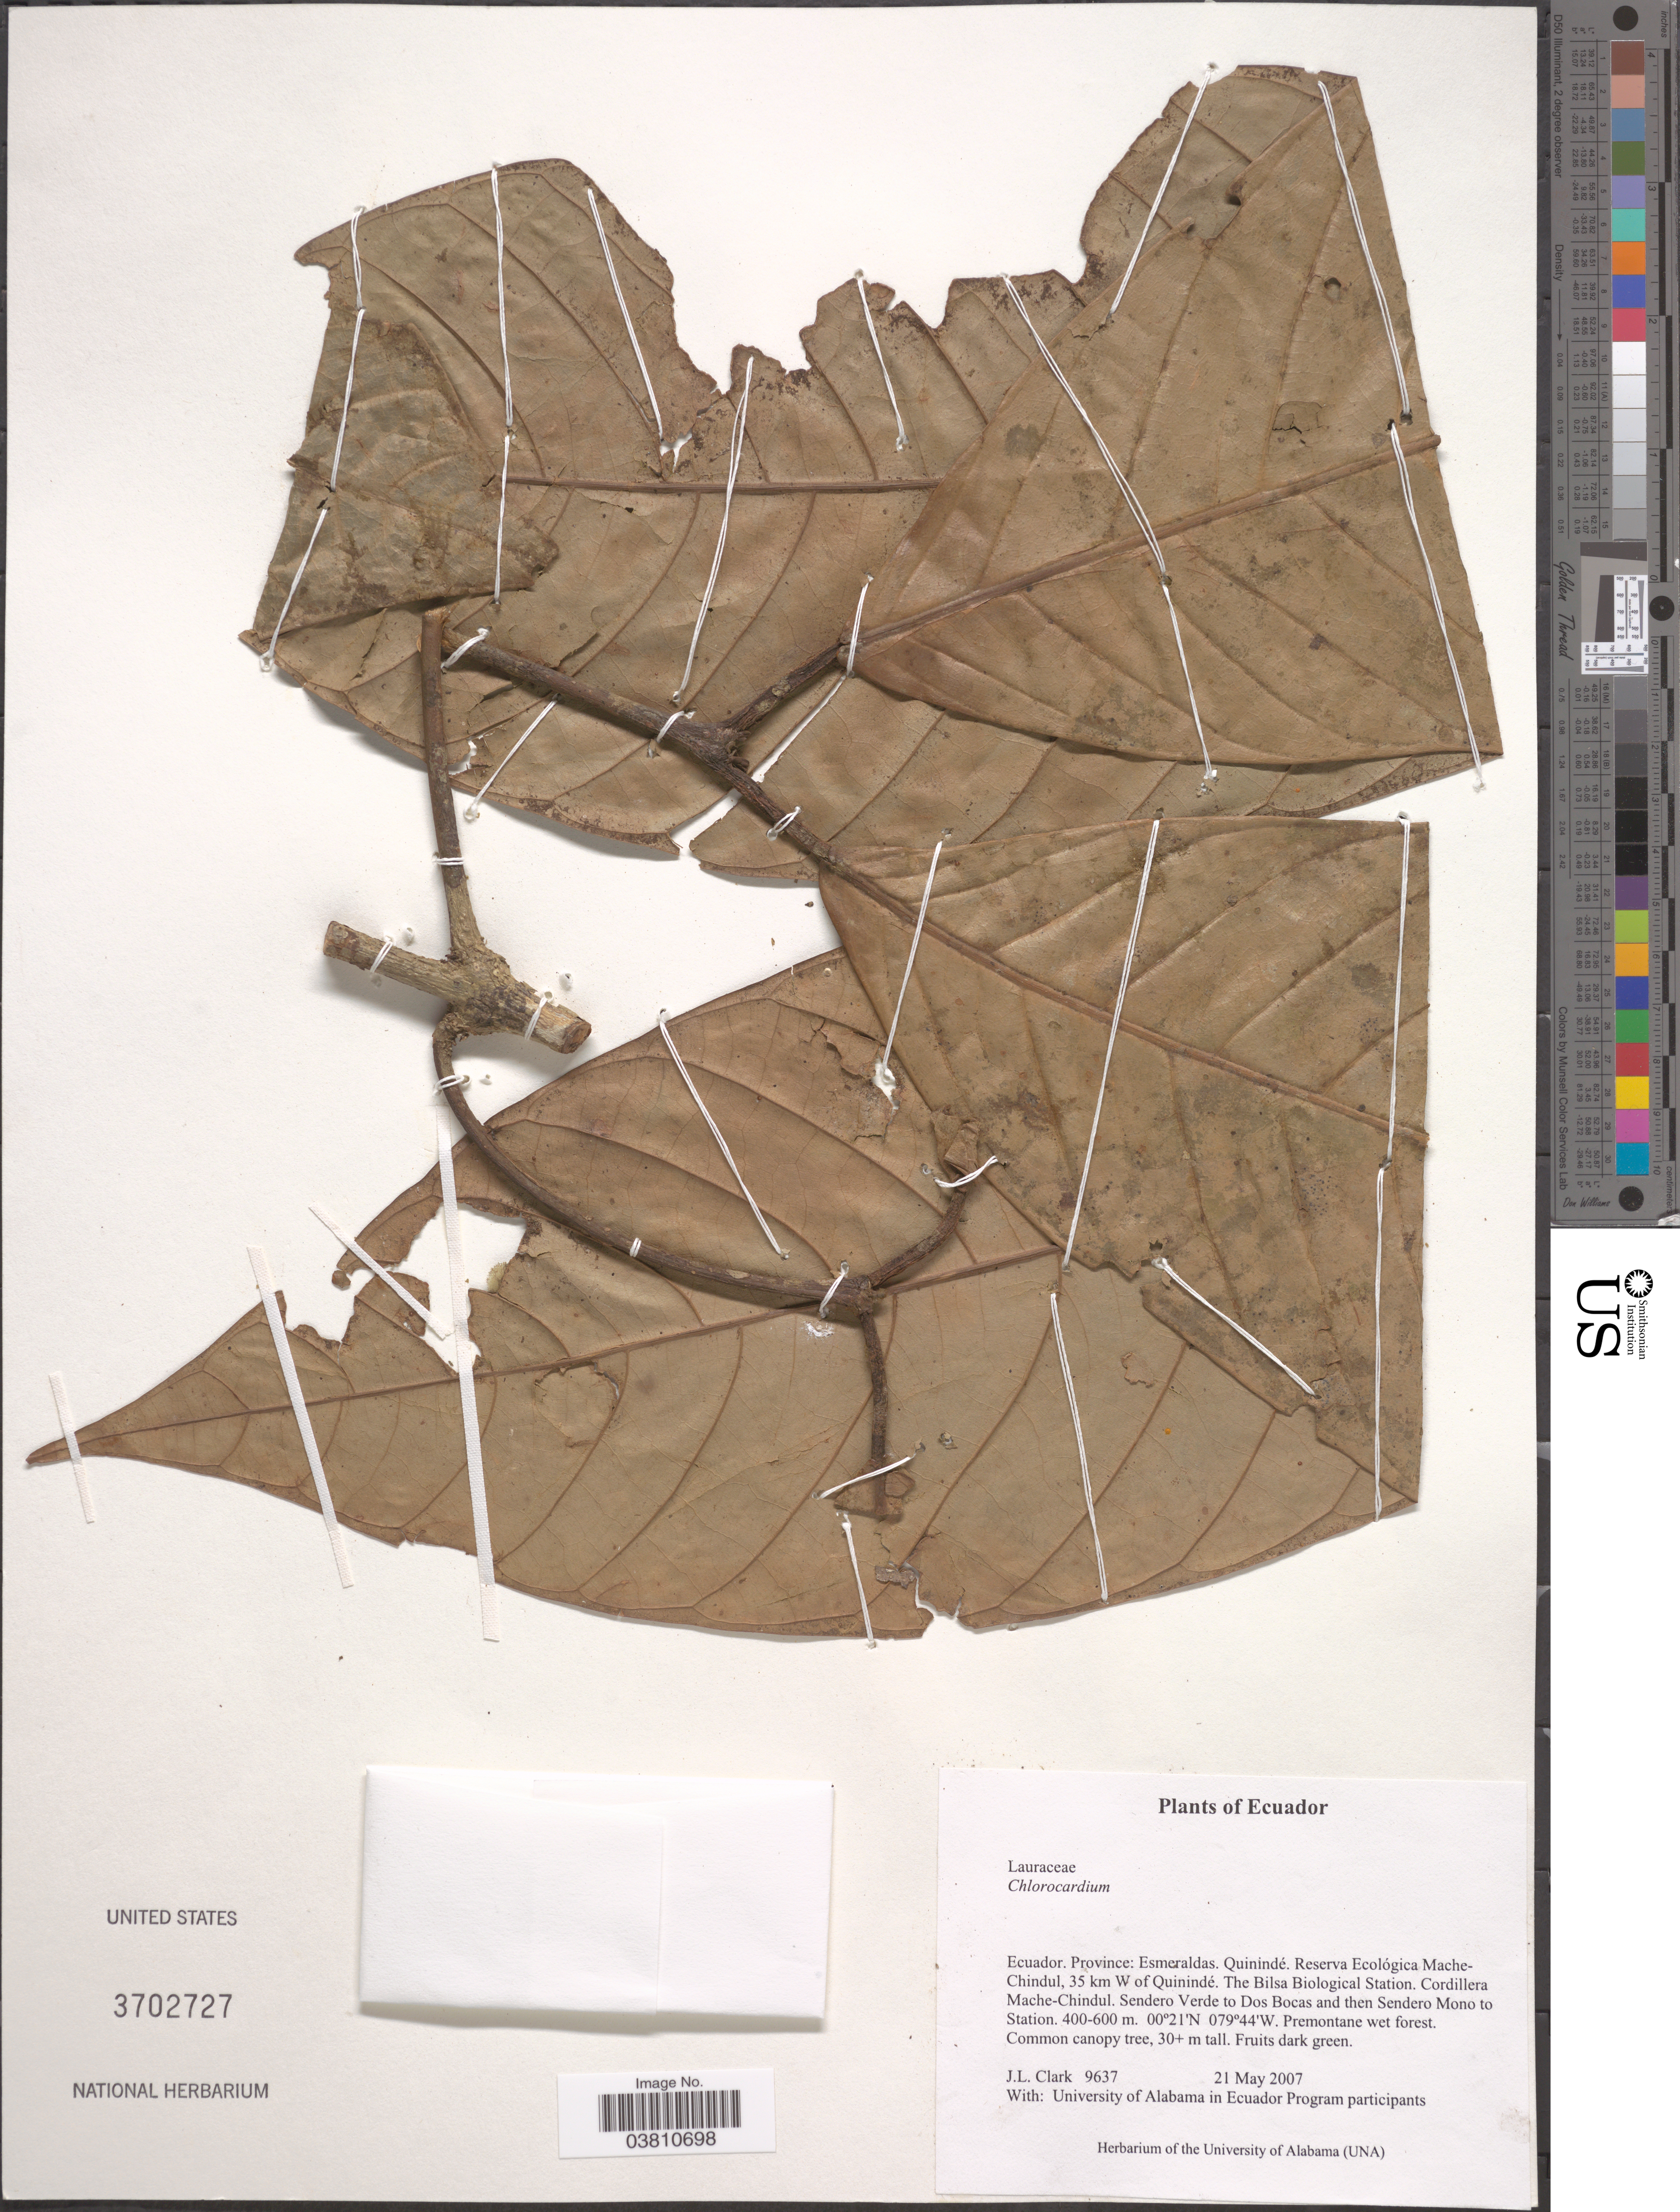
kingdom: Plantae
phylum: Tracheophyta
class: Magnoliopsida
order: Laurales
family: Lauraceae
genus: Chlorocardium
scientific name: Chlorocardium sp.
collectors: J. L. Clark & University of Alabama in Ecuador Program participants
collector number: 9637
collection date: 2007-05-21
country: Ecuador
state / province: Esmeraldas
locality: Quinindé. Reserva Ecológica Mache-Chindul, 35 km W of Quinindé. The Bilsa Biological Station. Cordillera Mache-Chindul. Sendero Verde to Dos Bocas and then Sendero Mono to Station.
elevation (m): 400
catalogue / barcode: US 3702727